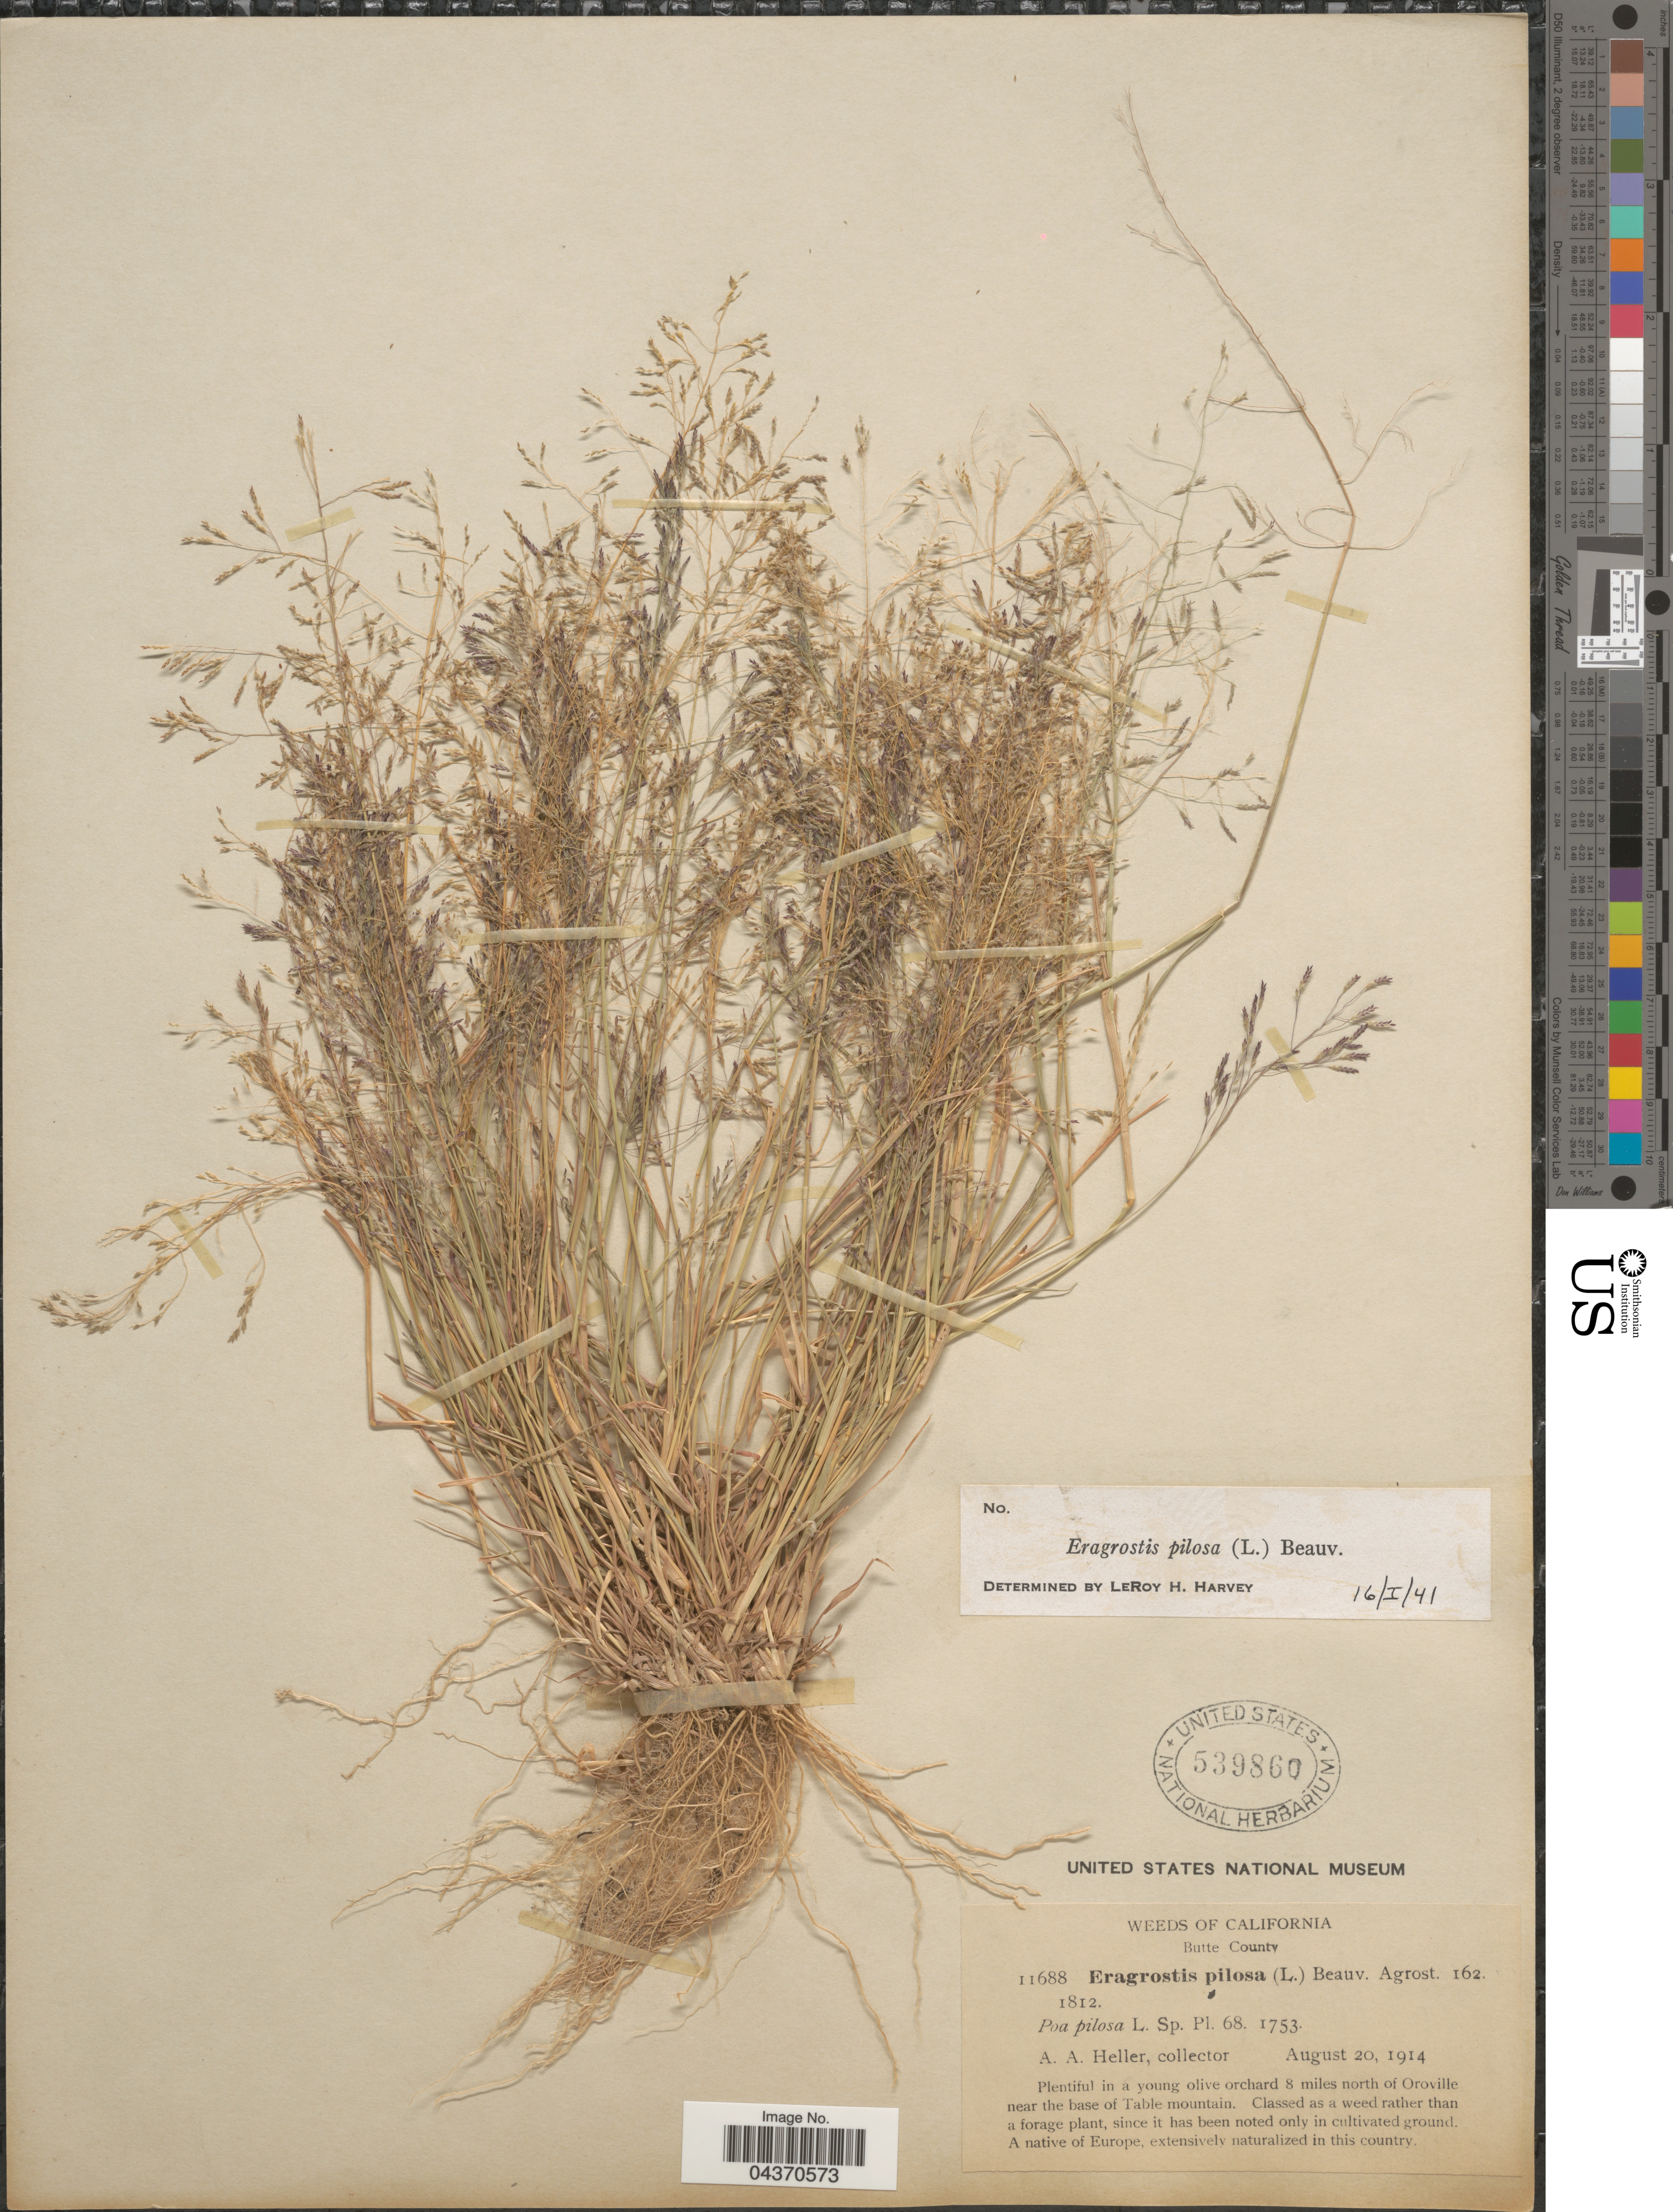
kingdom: Plantae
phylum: Tracheophyta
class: Liliopsida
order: Poales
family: Poaceae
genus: Eragrostis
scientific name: Eragrostis pilosa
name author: (L.) P. Beauv.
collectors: A. A. Heller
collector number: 11688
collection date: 1914-08-20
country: United States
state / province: California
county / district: Butte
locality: Butte County. Plentiful in a young olive orchard 8 miles north of Oroville near the base of Table mountain.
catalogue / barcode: US 539860